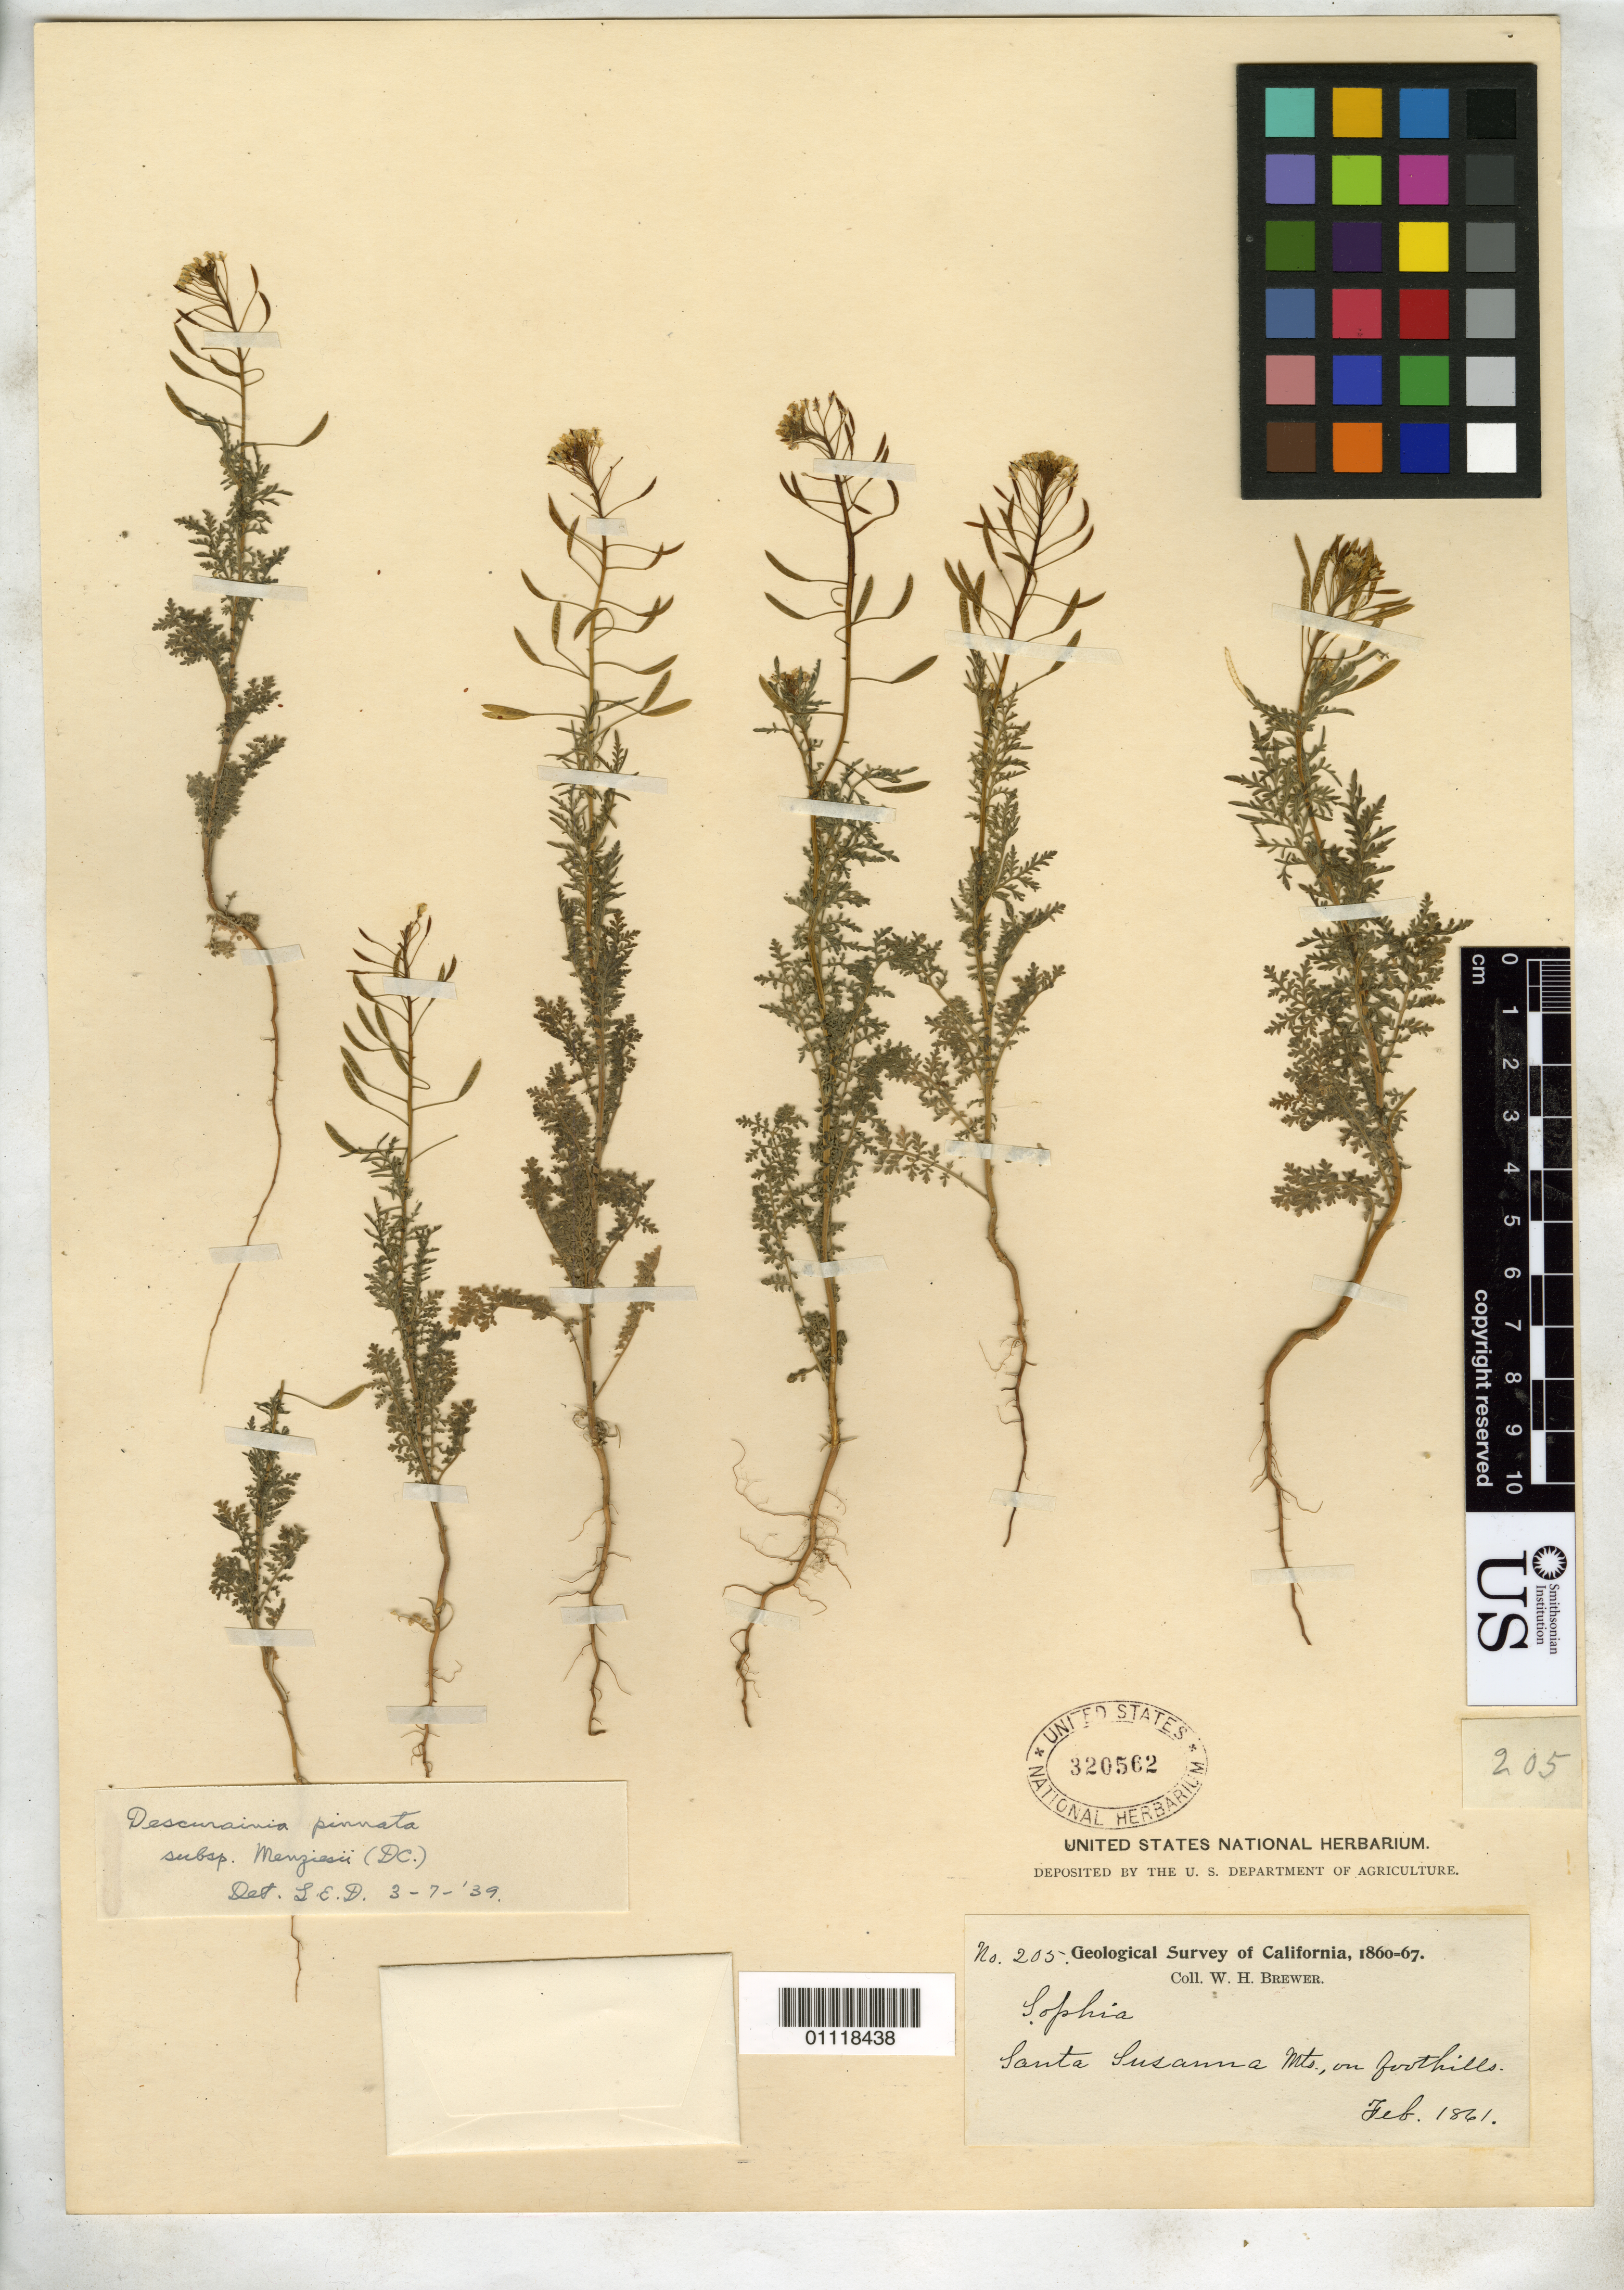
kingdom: Plantae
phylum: Tracheophyta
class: Magnoliopsida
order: Brassicales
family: Brassicaceae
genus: Descurainia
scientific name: Descurainia pinnata subsp. menziesii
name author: (DC.) Detling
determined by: Detling, L. E.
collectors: W. H. Brewer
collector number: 205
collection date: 1861-02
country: United States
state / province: California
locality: Santa Susana Mts., on foothills.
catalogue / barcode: US 320562